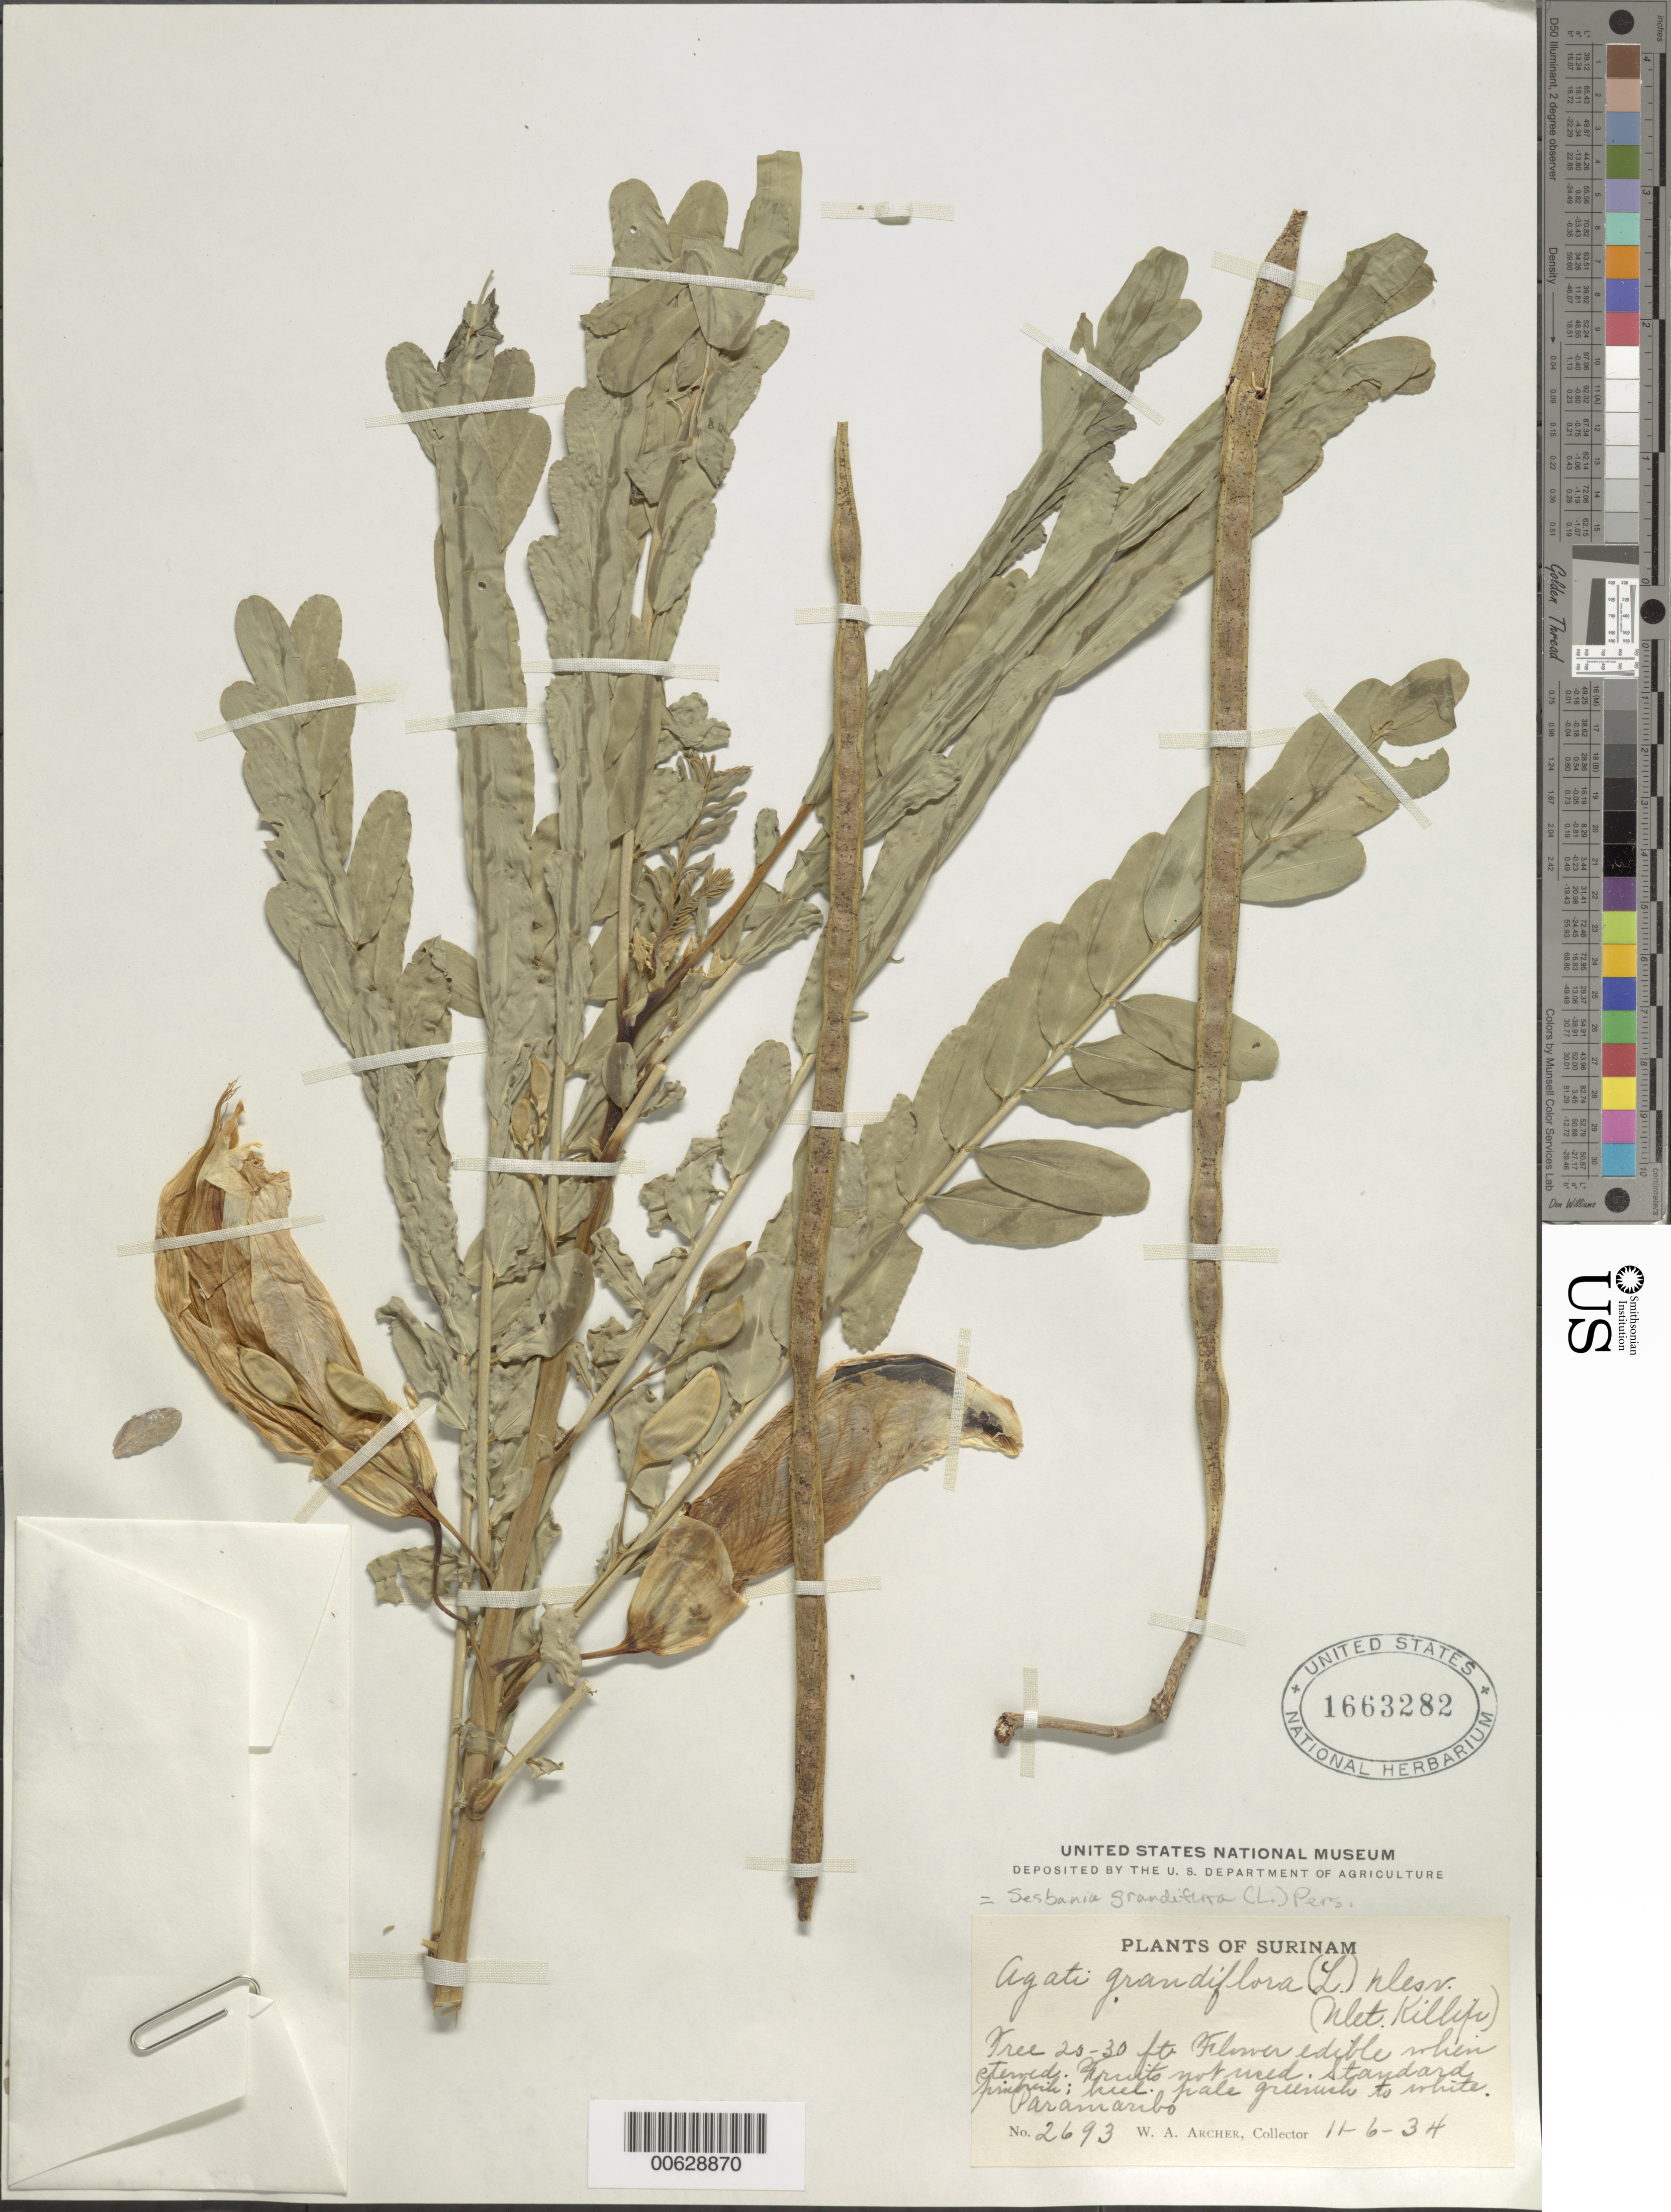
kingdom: Plantae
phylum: Tracheophyta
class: Magnoliopsida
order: Fabales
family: Fabaceae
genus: Sesbania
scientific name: Sesbania grandiflora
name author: (L.) Poir.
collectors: W. A. Archer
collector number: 2693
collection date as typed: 6-Nov-34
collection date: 1934-11-06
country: Suriname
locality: Paramaribo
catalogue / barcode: US 1663282